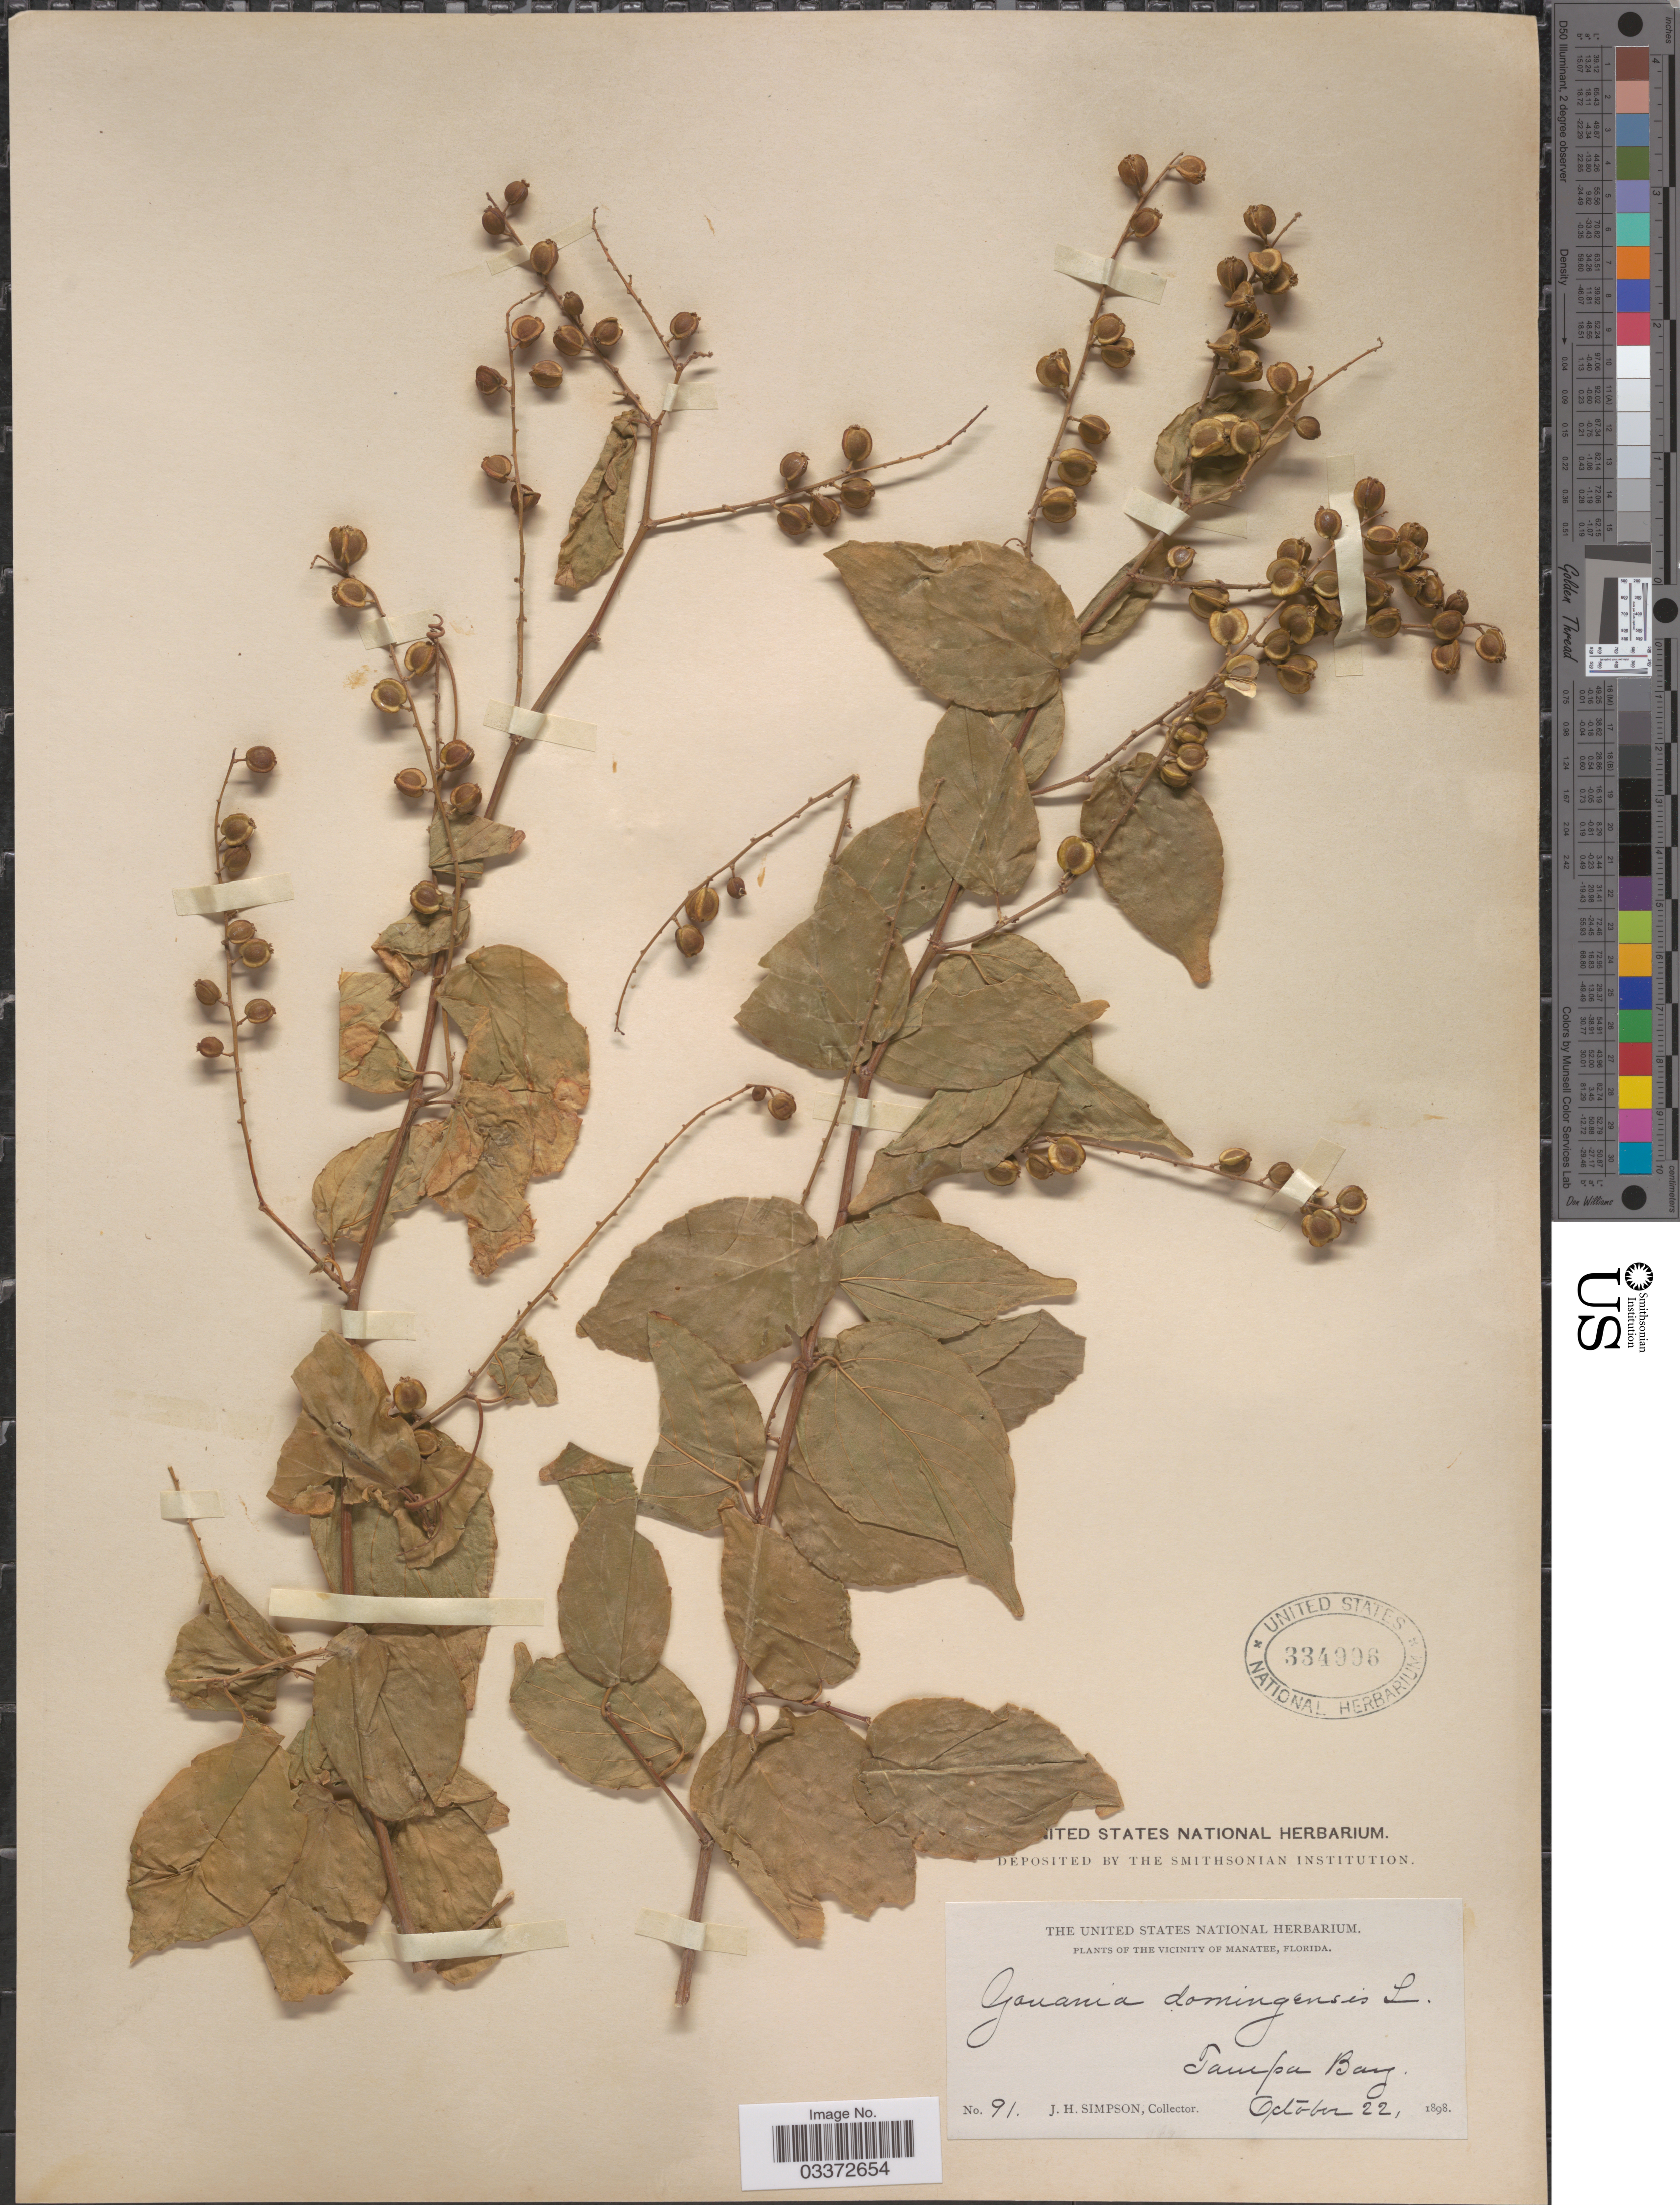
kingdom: Plantae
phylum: Tracheophyta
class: Magnoliopsida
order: Rosales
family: Rhamnaceae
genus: Gouania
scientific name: Gouania lupuloides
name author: (L.) Urb.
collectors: J. H. Simpson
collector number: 91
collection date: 1898-10-22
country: United States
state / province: Florida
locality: The Vicinity of Manatee, Tampa Bay.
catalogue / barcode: US 334996